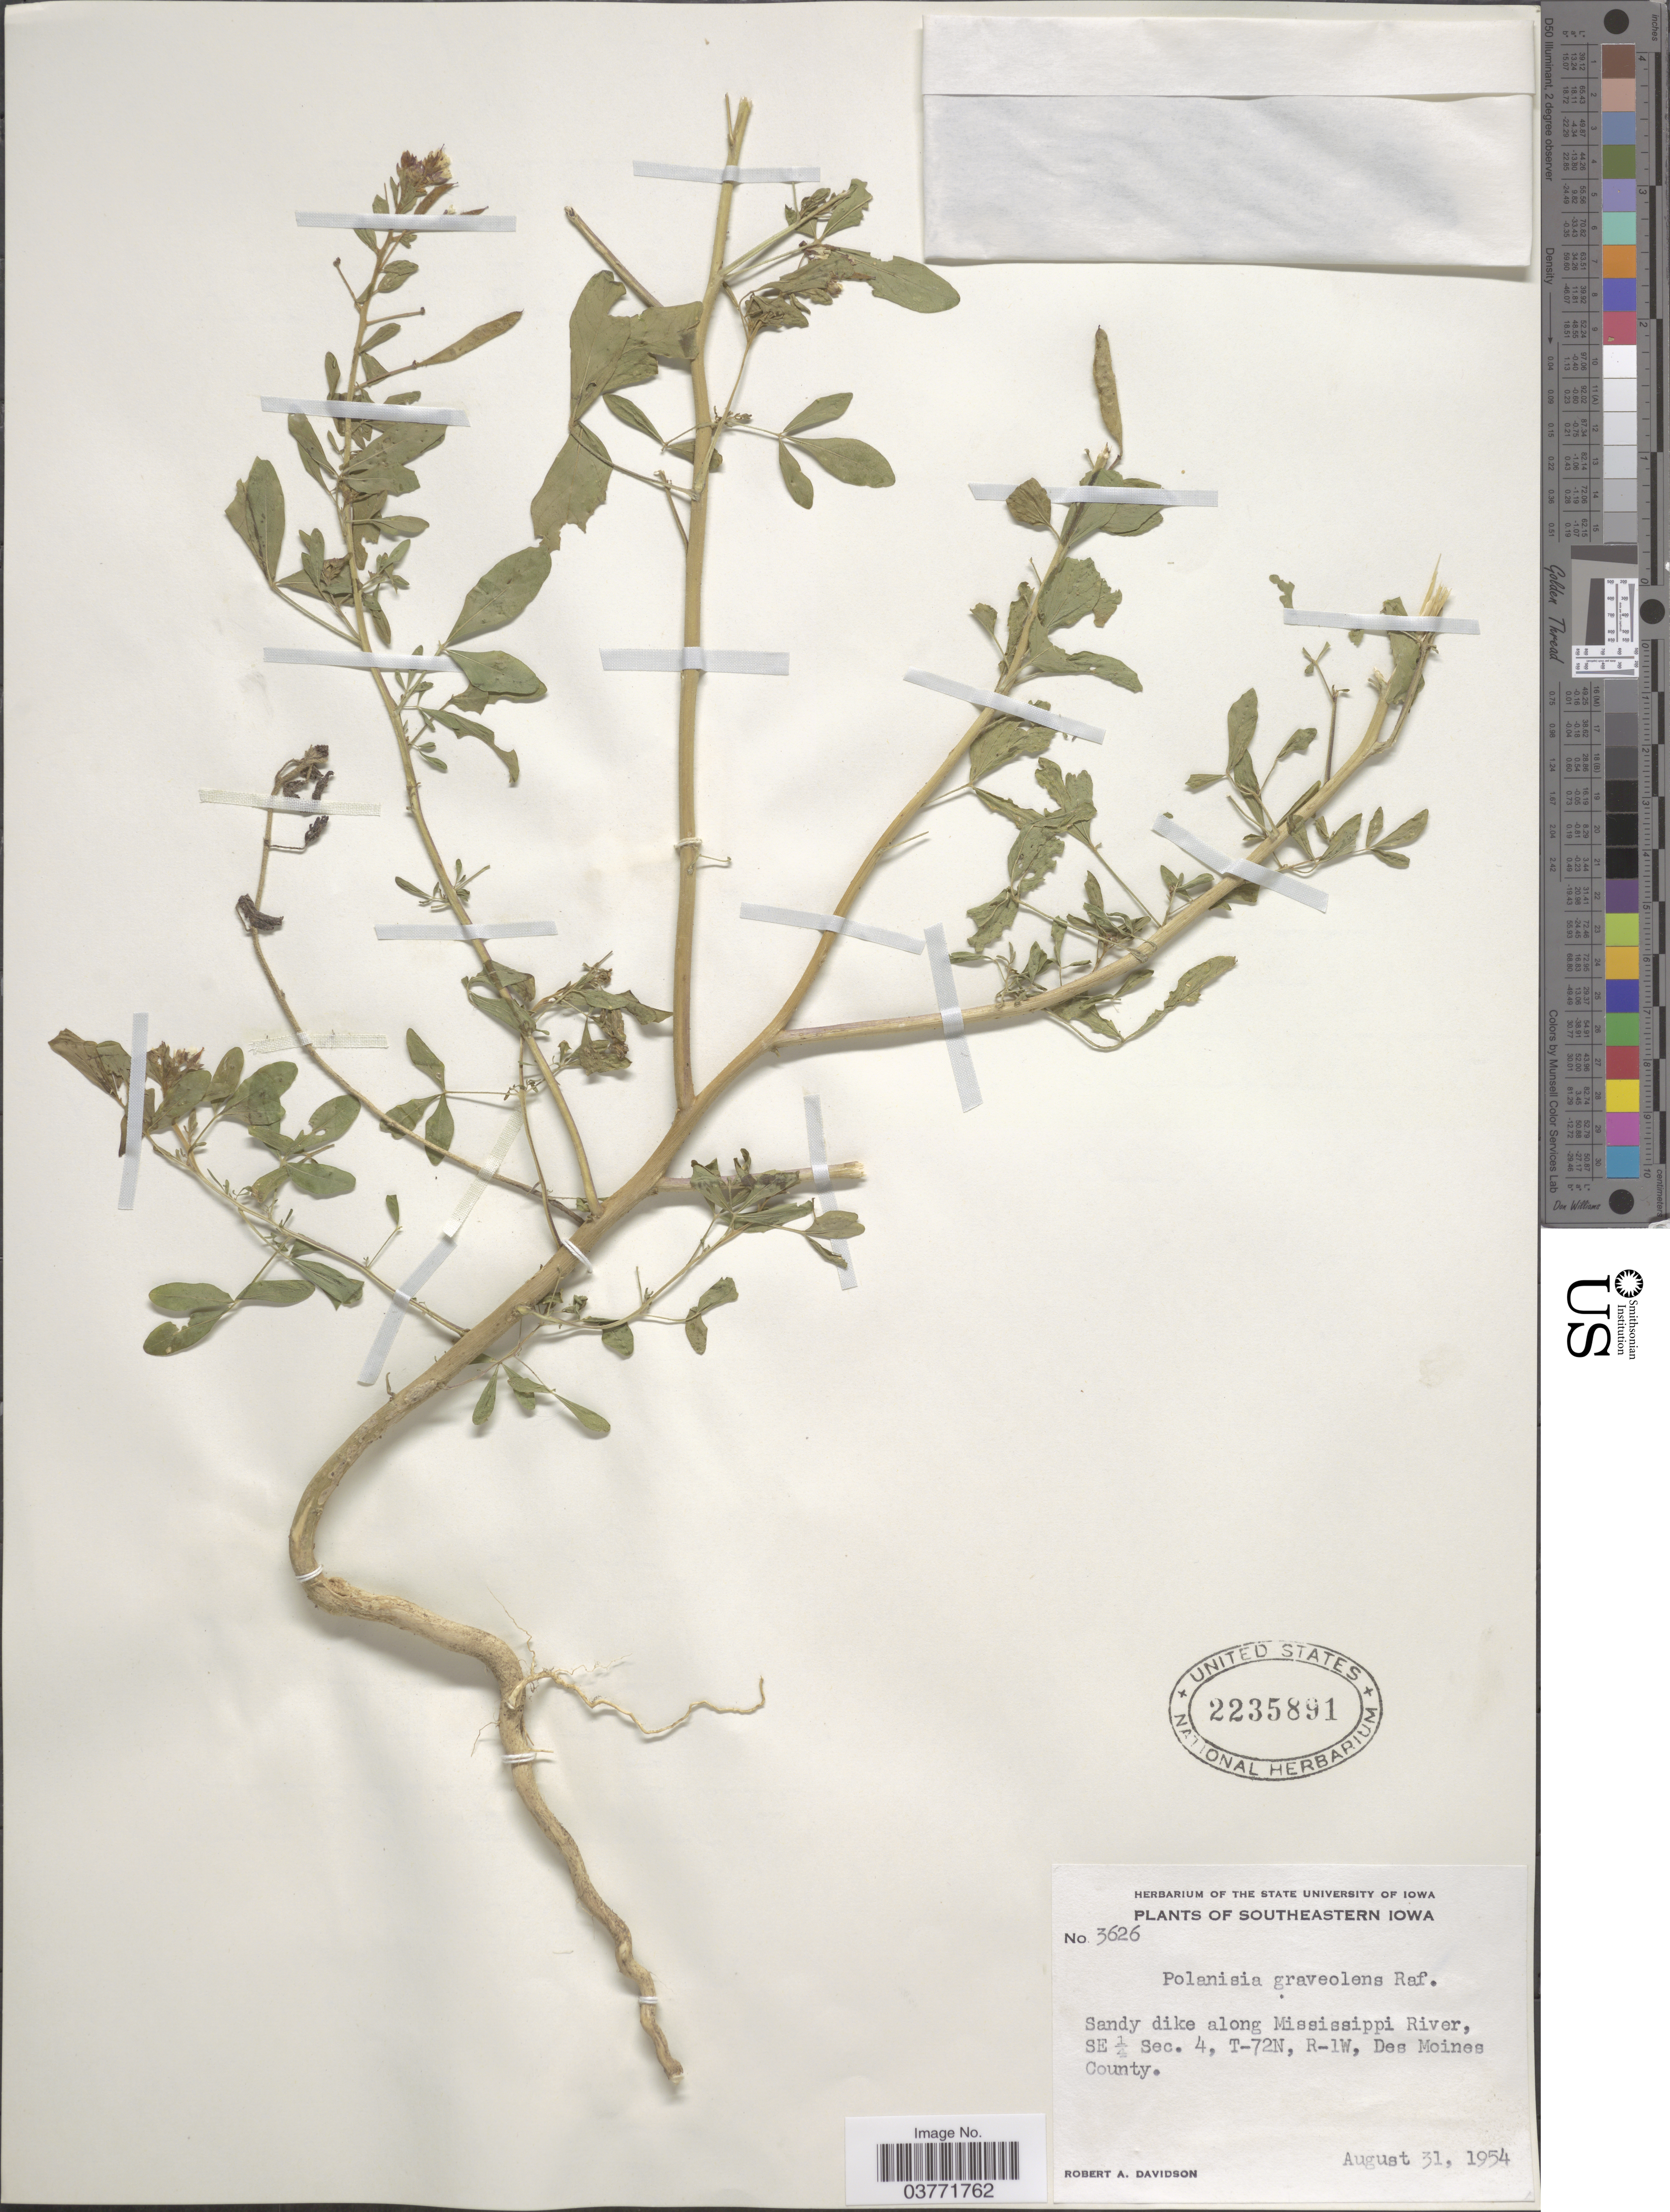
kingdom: Plantae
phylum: Tracheophyta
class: Magnoliopsida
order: Brassicales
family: Cleomaceae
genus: Polanisia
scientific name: Polanisia dodecandra subsp. dodecandra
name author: (L.) DC.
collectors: R. A. Davidson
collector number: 3626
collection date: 1954-08-31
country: United States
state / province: Iowa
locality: Southeastern Iowa. Sandy dike along Mississippi River, SE ¼ Sec. 4, T-72N, R-1W, Des Moines County.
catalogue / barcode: US 2235891